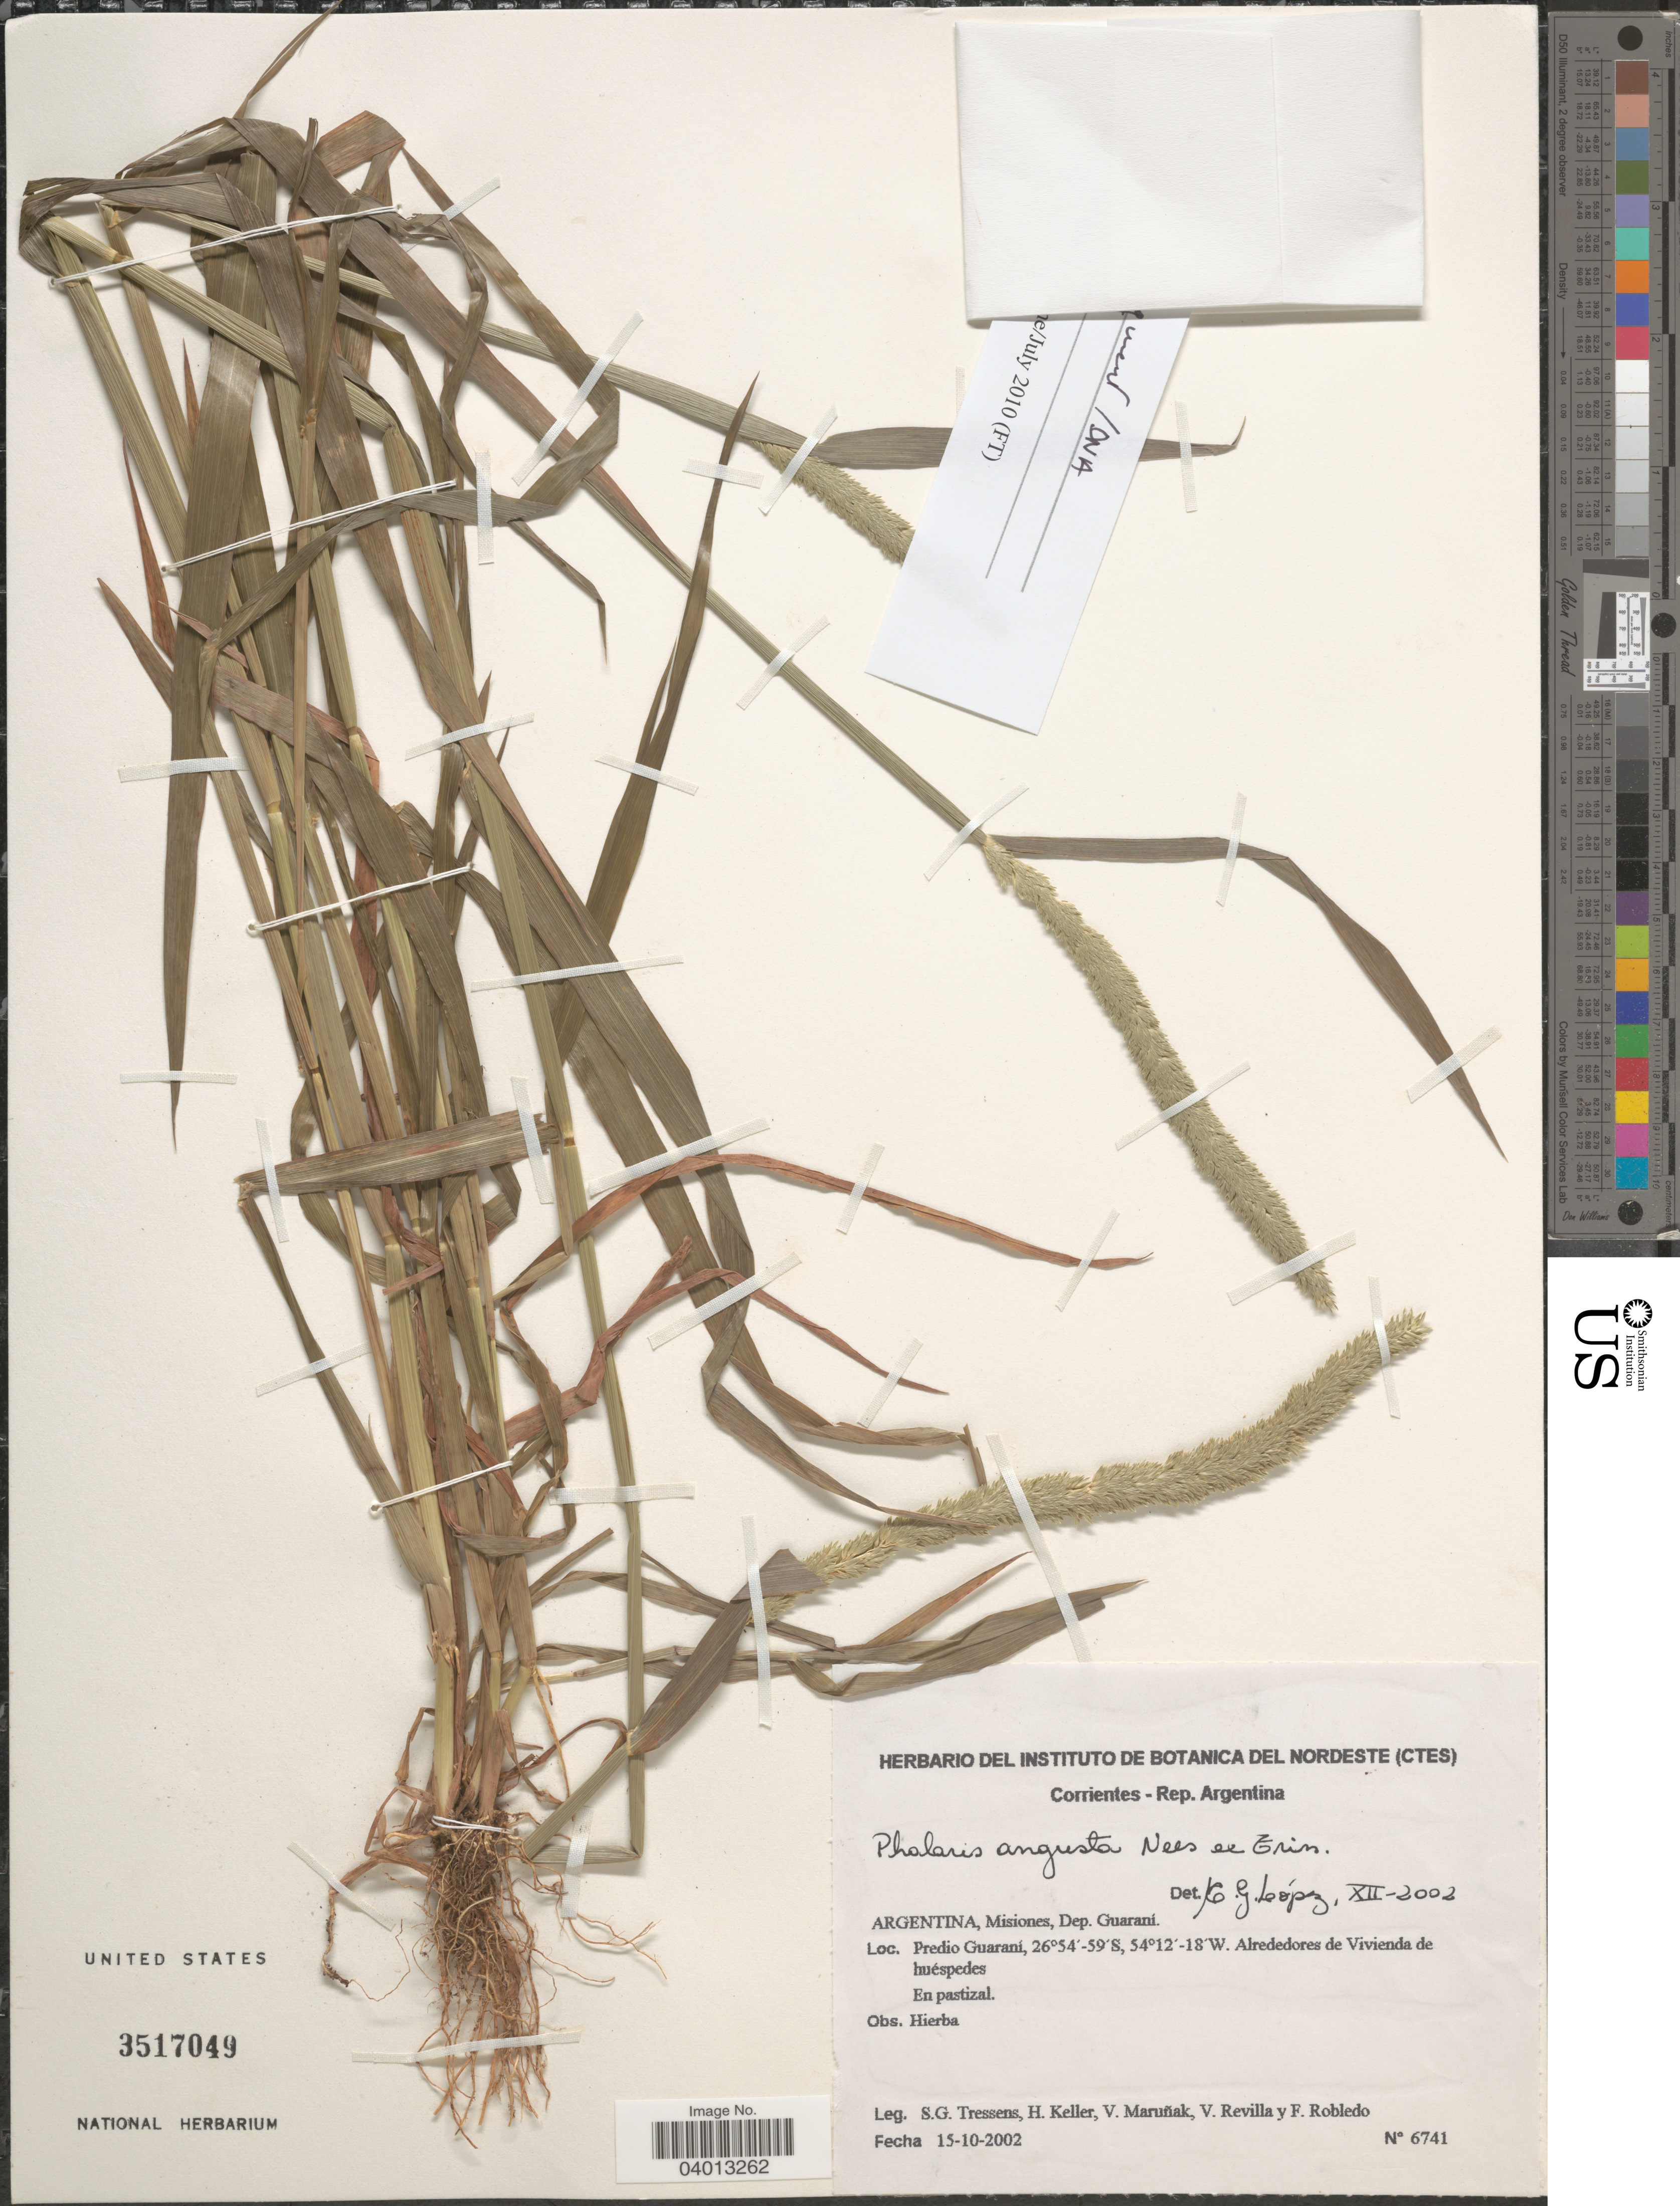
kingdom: Plantae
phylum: Tracheophyta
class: Liliopsida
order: Poales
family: Poaceae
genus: Phalaris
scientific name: Phalaris angusta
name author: Nees ex Trin.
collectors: S. Tressens, H. Keller, V. Maruñak, V. Revilla & F. Robledo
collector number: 6741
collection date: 2002-10-15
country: Argentina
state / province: Misiones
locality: Dep. Guaraní. Predio Guaraní. Alrededores de Vivienda de huéspedes.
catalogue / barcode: US 3517049